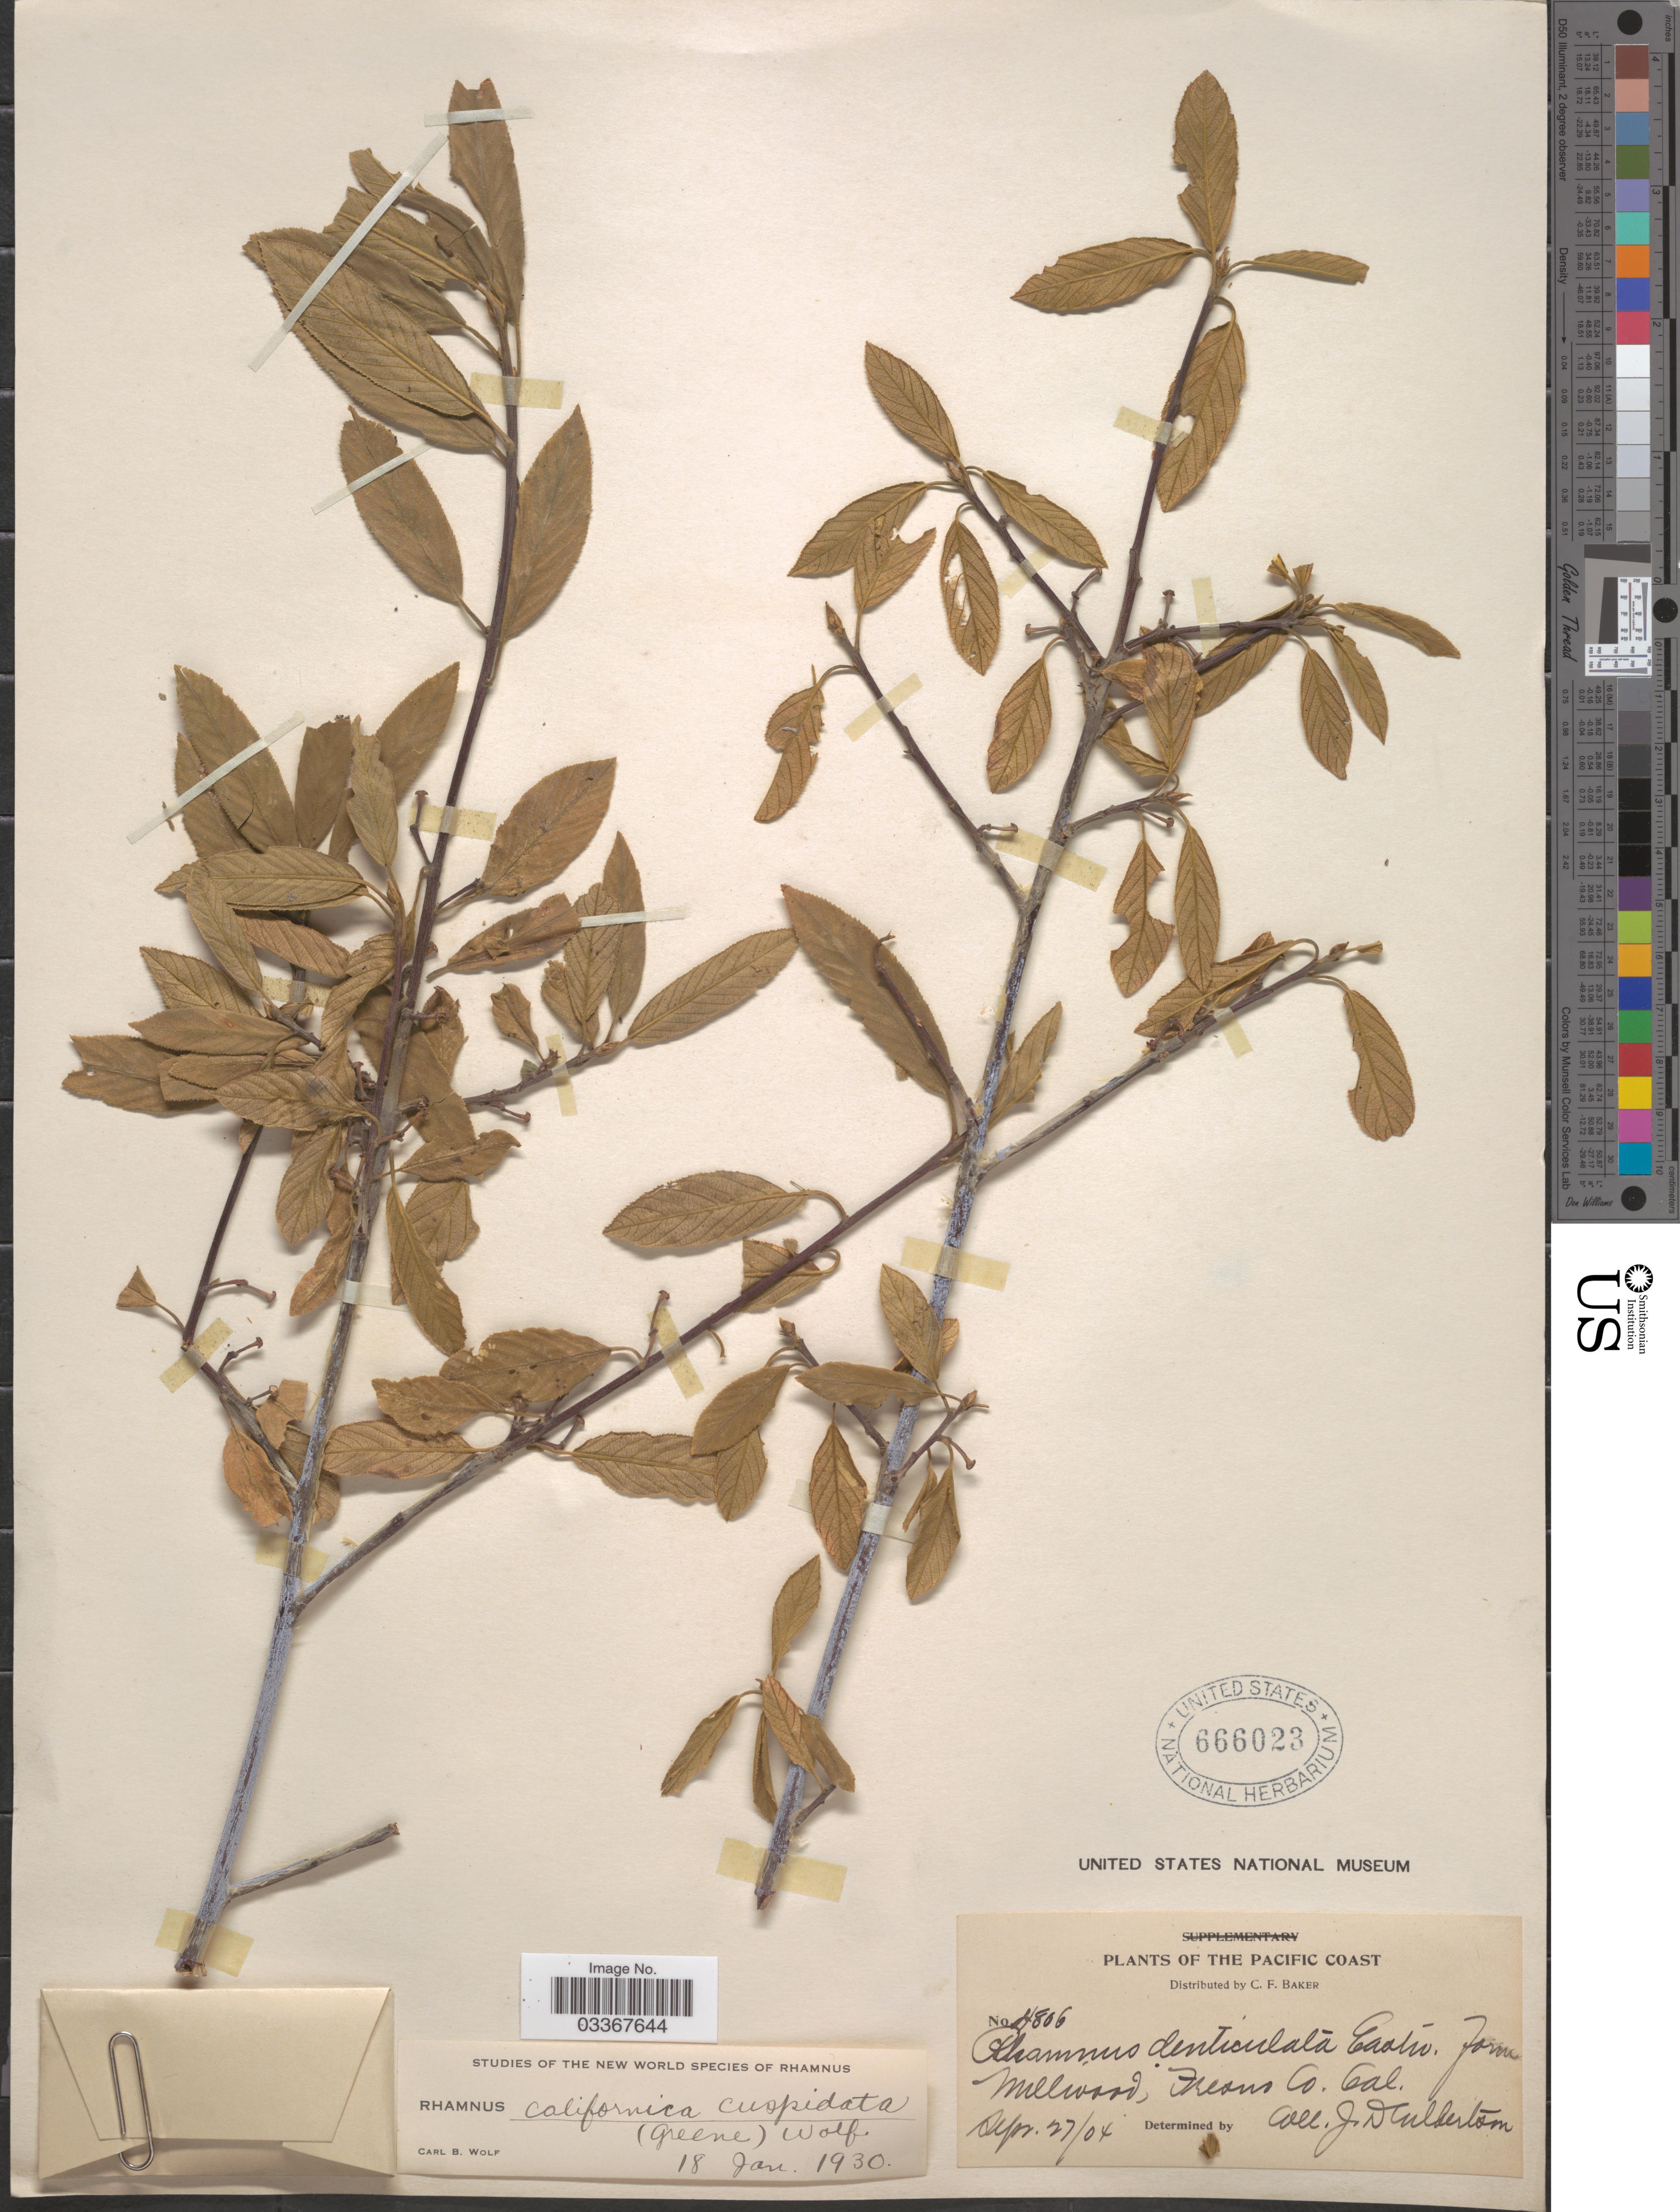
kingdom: Plantae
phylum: Tracheophyta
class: Magnoliopsida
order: Rosales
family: Rhamnaceae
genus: Frangula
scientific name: Frangula californica subsp. cuspidata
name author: (Greene) Kartesz & Gandhi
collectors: J. Culberton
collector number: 4806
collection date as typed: Transcribed d/m/y: 27/4/4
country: United States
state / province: California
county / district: Fresno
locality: The Pacific Coast, Millwood, Fresno Co.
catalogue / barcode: US 666023